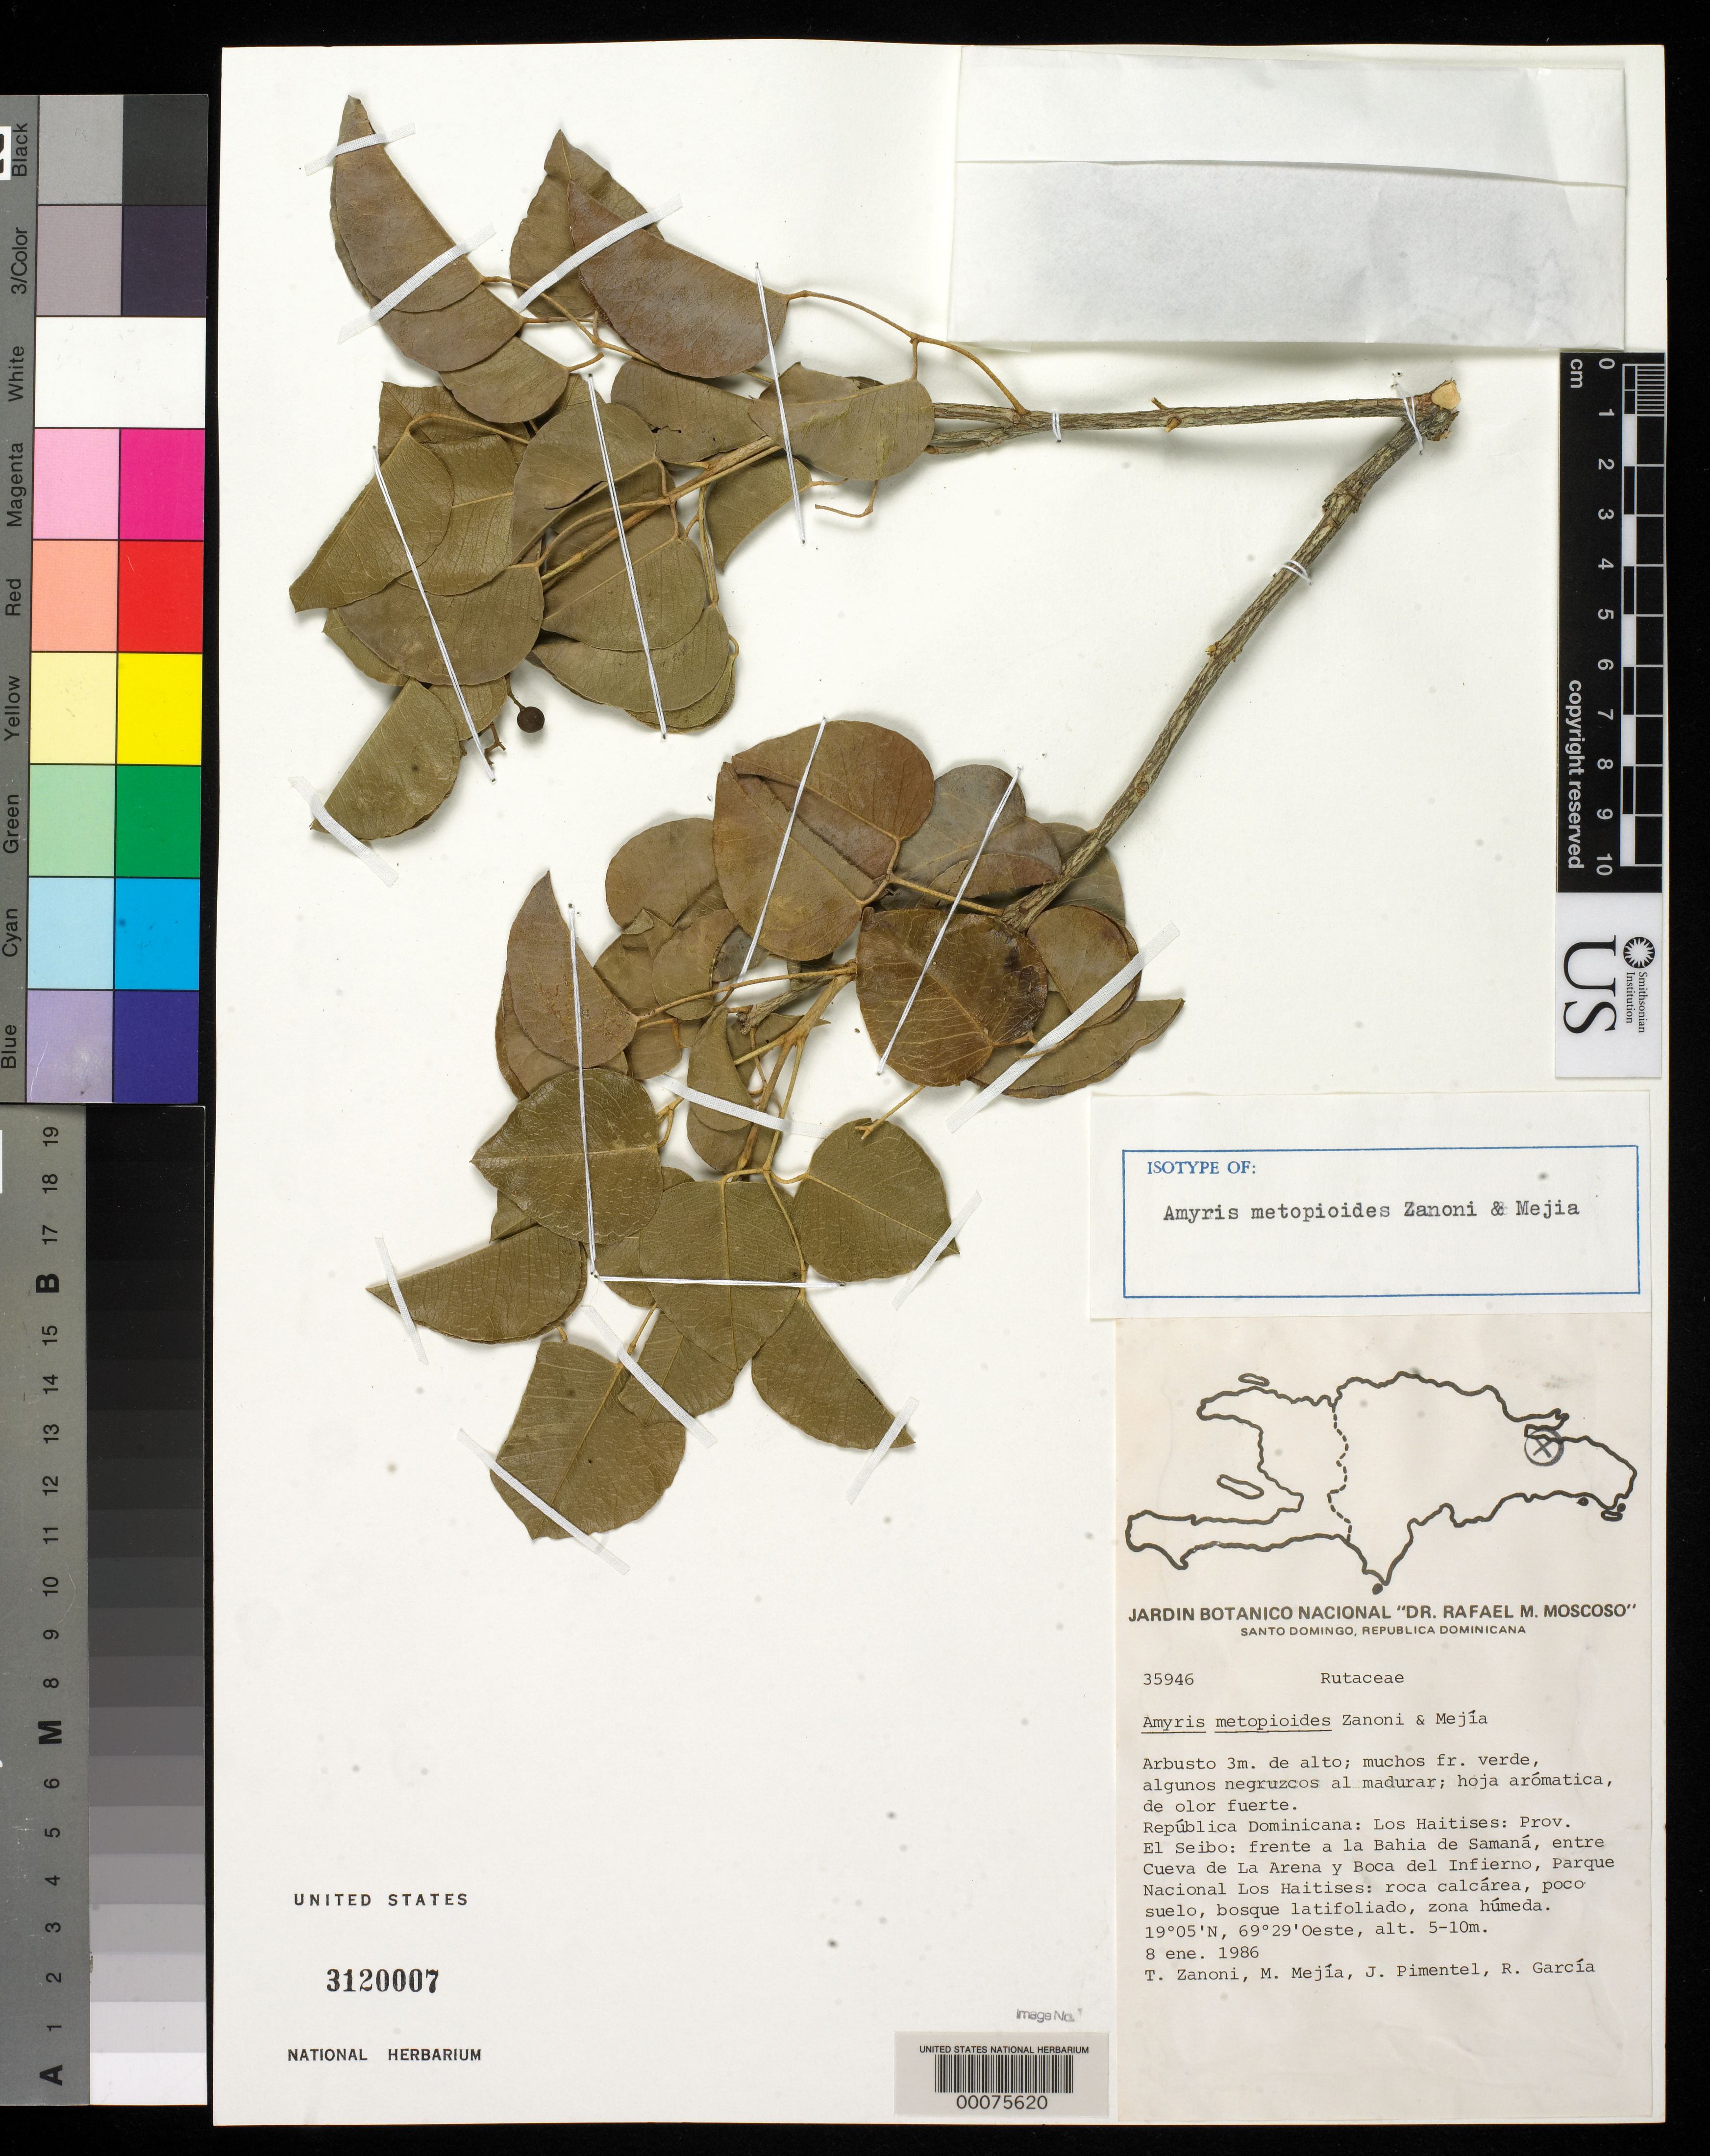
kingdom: Plantae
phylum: Tracheophyta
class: Magnoliopsida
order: Sapindales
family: Rutaceae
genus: Amyris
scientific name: Amyris metopioides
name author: Zanoni & Mejia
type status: Isotype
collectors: T. A. Zanoni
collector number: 35946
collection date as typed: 08 Jan 1986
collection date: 1986-01-08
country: Dominican Republic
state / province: El Seibo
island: Hispaniola Island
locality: Los Haitises National Park, opposite Bahia of Samana, between La Arena Cave and Boca del Infierno.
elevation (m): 5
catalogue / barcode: US 3120007